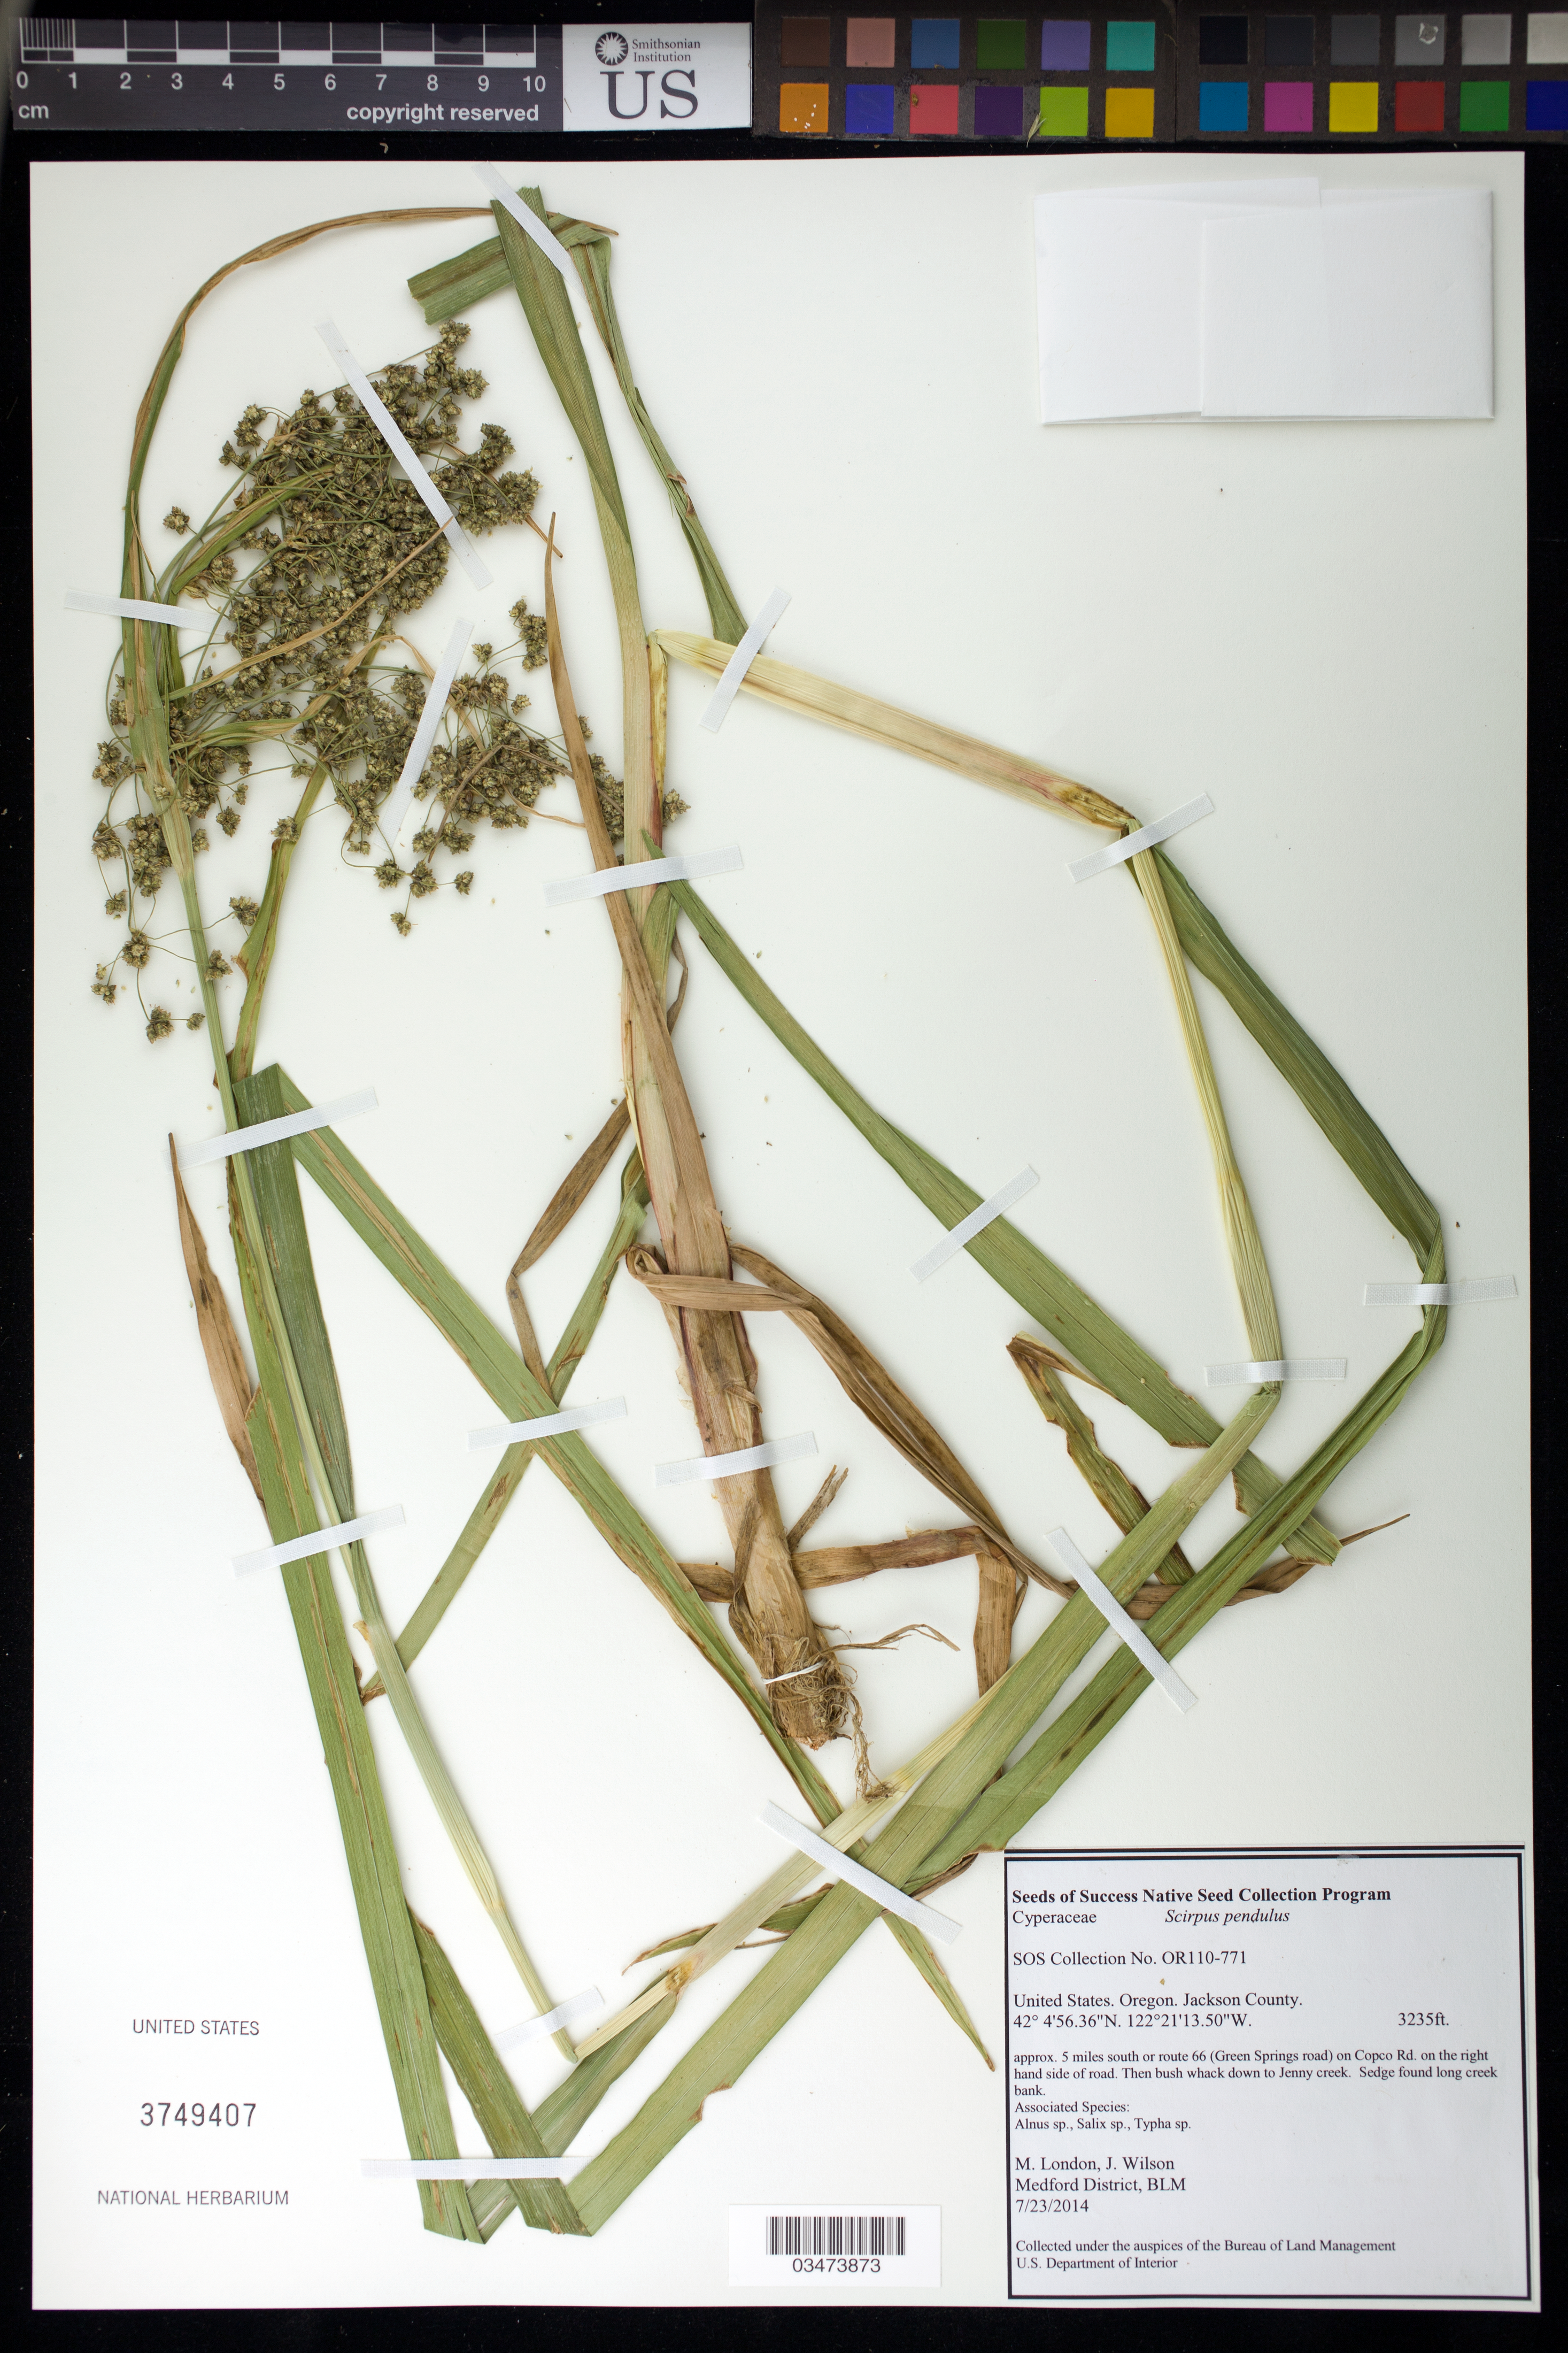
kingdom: Plantae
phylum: Tracheophyta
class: Liliopsida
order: Poales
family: Cyperaceae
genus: Scirpus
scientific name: Scirpus pendulus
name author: Muhl.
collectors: M. London & J. Wilson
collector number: OR110-771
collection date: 2014-07-23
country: United States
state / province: Oregon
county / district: Jackson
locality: Approx. 5 miles S of route 66 (Green Springs Rd.) on Copco Rd. on the right hand side, down to Jenny creek.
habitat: Associated species: Alnus sp., Salix sp., Typha sp.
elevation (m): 986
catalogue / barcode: US 3749407